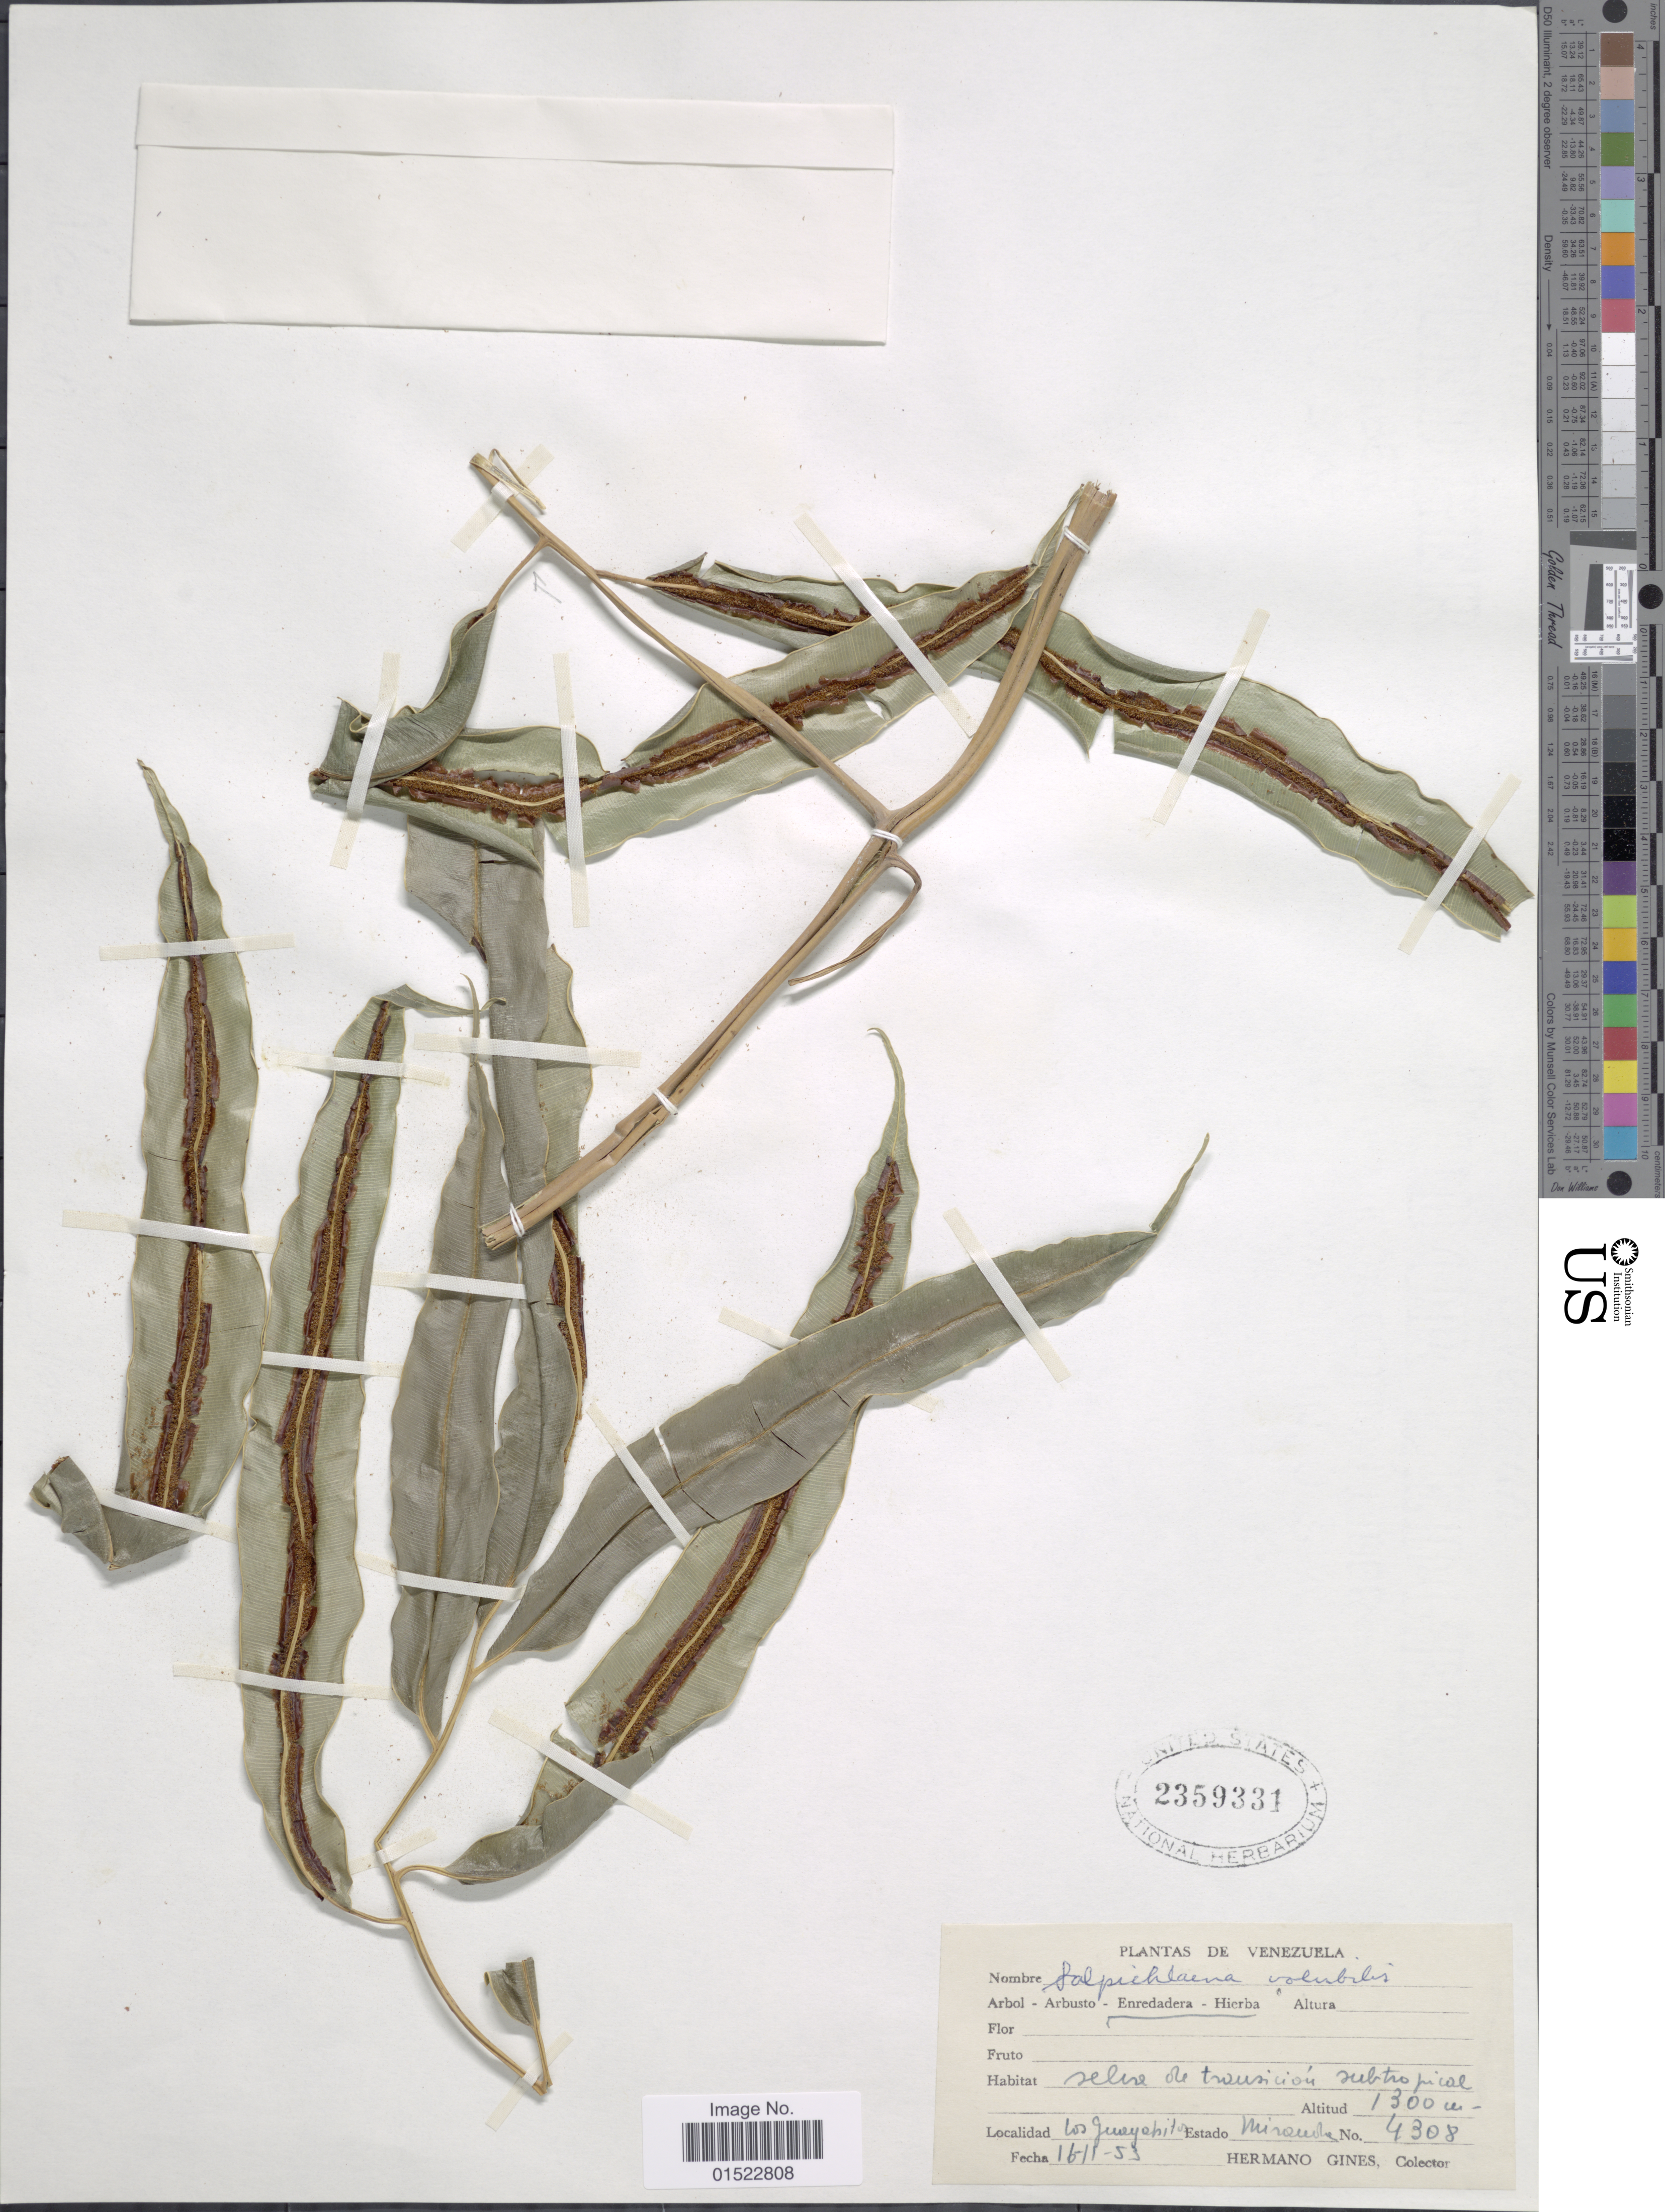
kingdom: Plantae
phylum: Tracheophyta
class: Polypodiopsida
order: Polypodiales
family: Blechnaceae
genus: Salpichlaena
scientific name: Salpichlaena volubilis subsp. volubilis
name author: (Kaulf.) J. Sm.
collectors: Bro. Gines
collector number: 4308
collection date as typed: Transcribed d/m/y: 16/11/53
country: Venezuela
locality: Los Gueyesbito, Estado Minqueles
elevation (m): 1300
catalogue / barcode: US 2359331